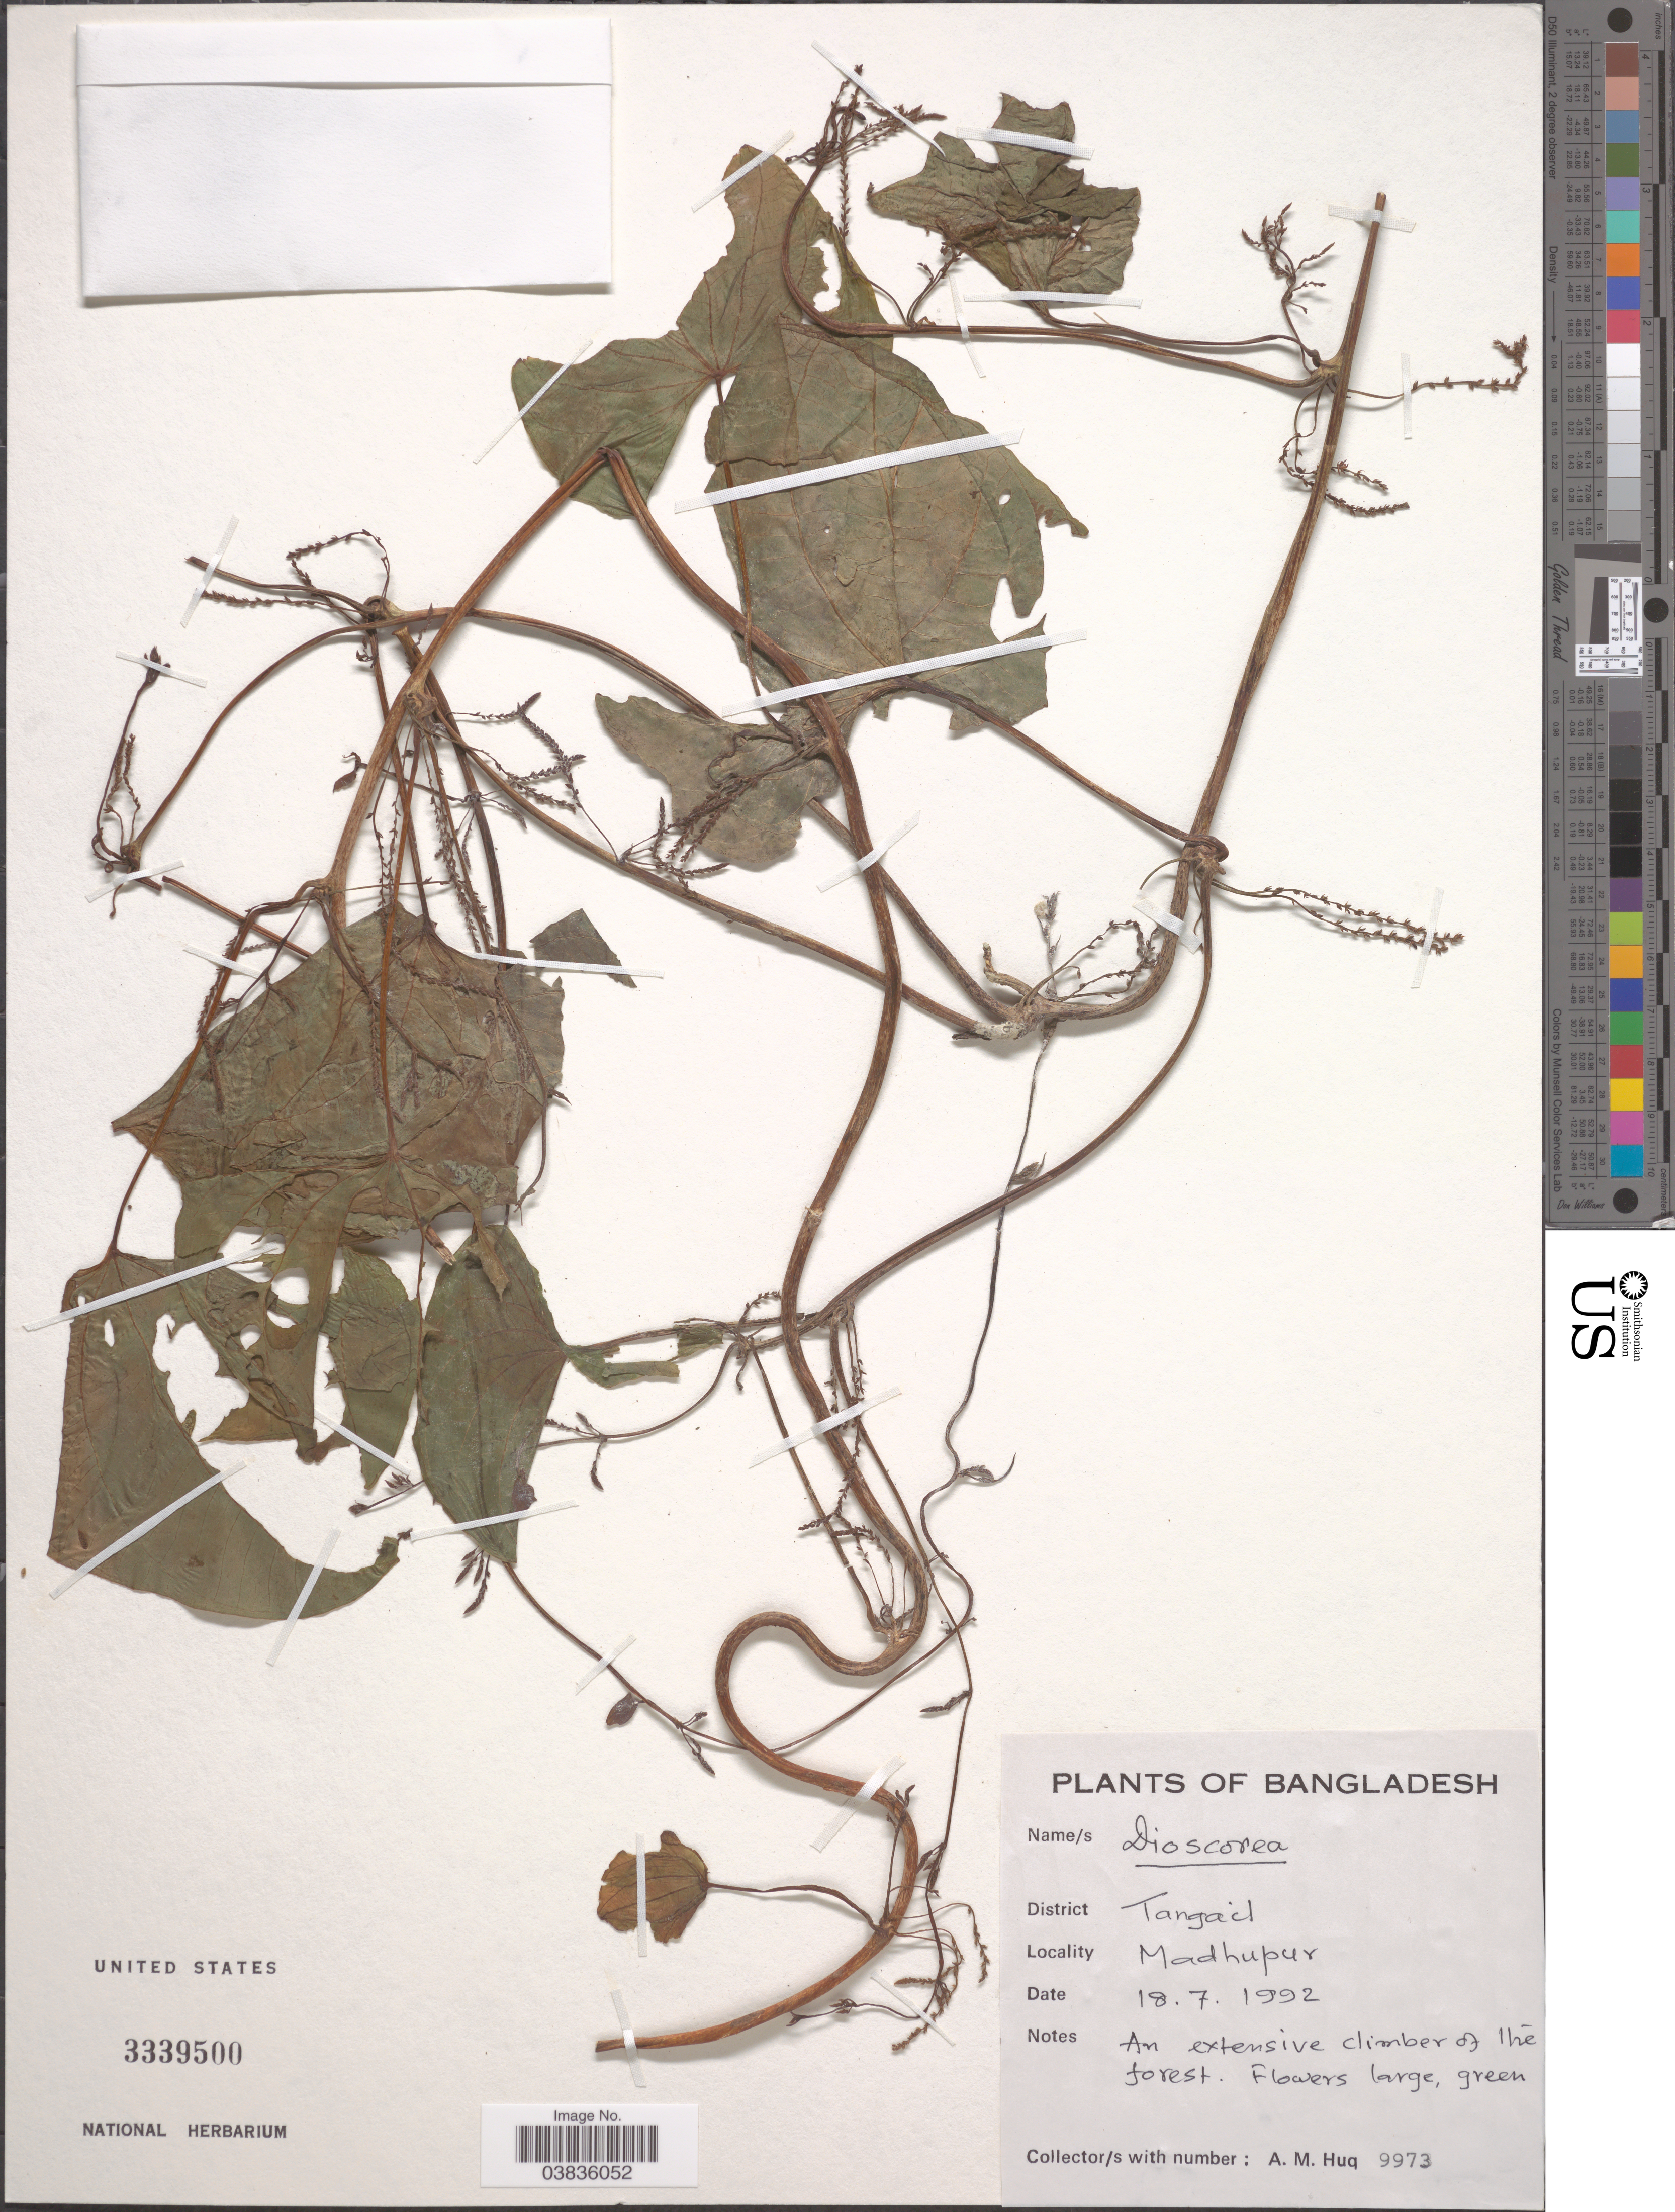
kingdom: Plantae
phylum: Tracheophyta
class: Liliopsida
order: Dioscoreales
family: Dioscoreaceae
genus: Dioscorea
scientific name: Dioscorea sp.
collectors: A. M. Huq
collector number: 9973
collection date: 1992-07-18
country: Bangladesh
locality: District Tangail. Madhupur.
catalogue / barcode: US 3339500